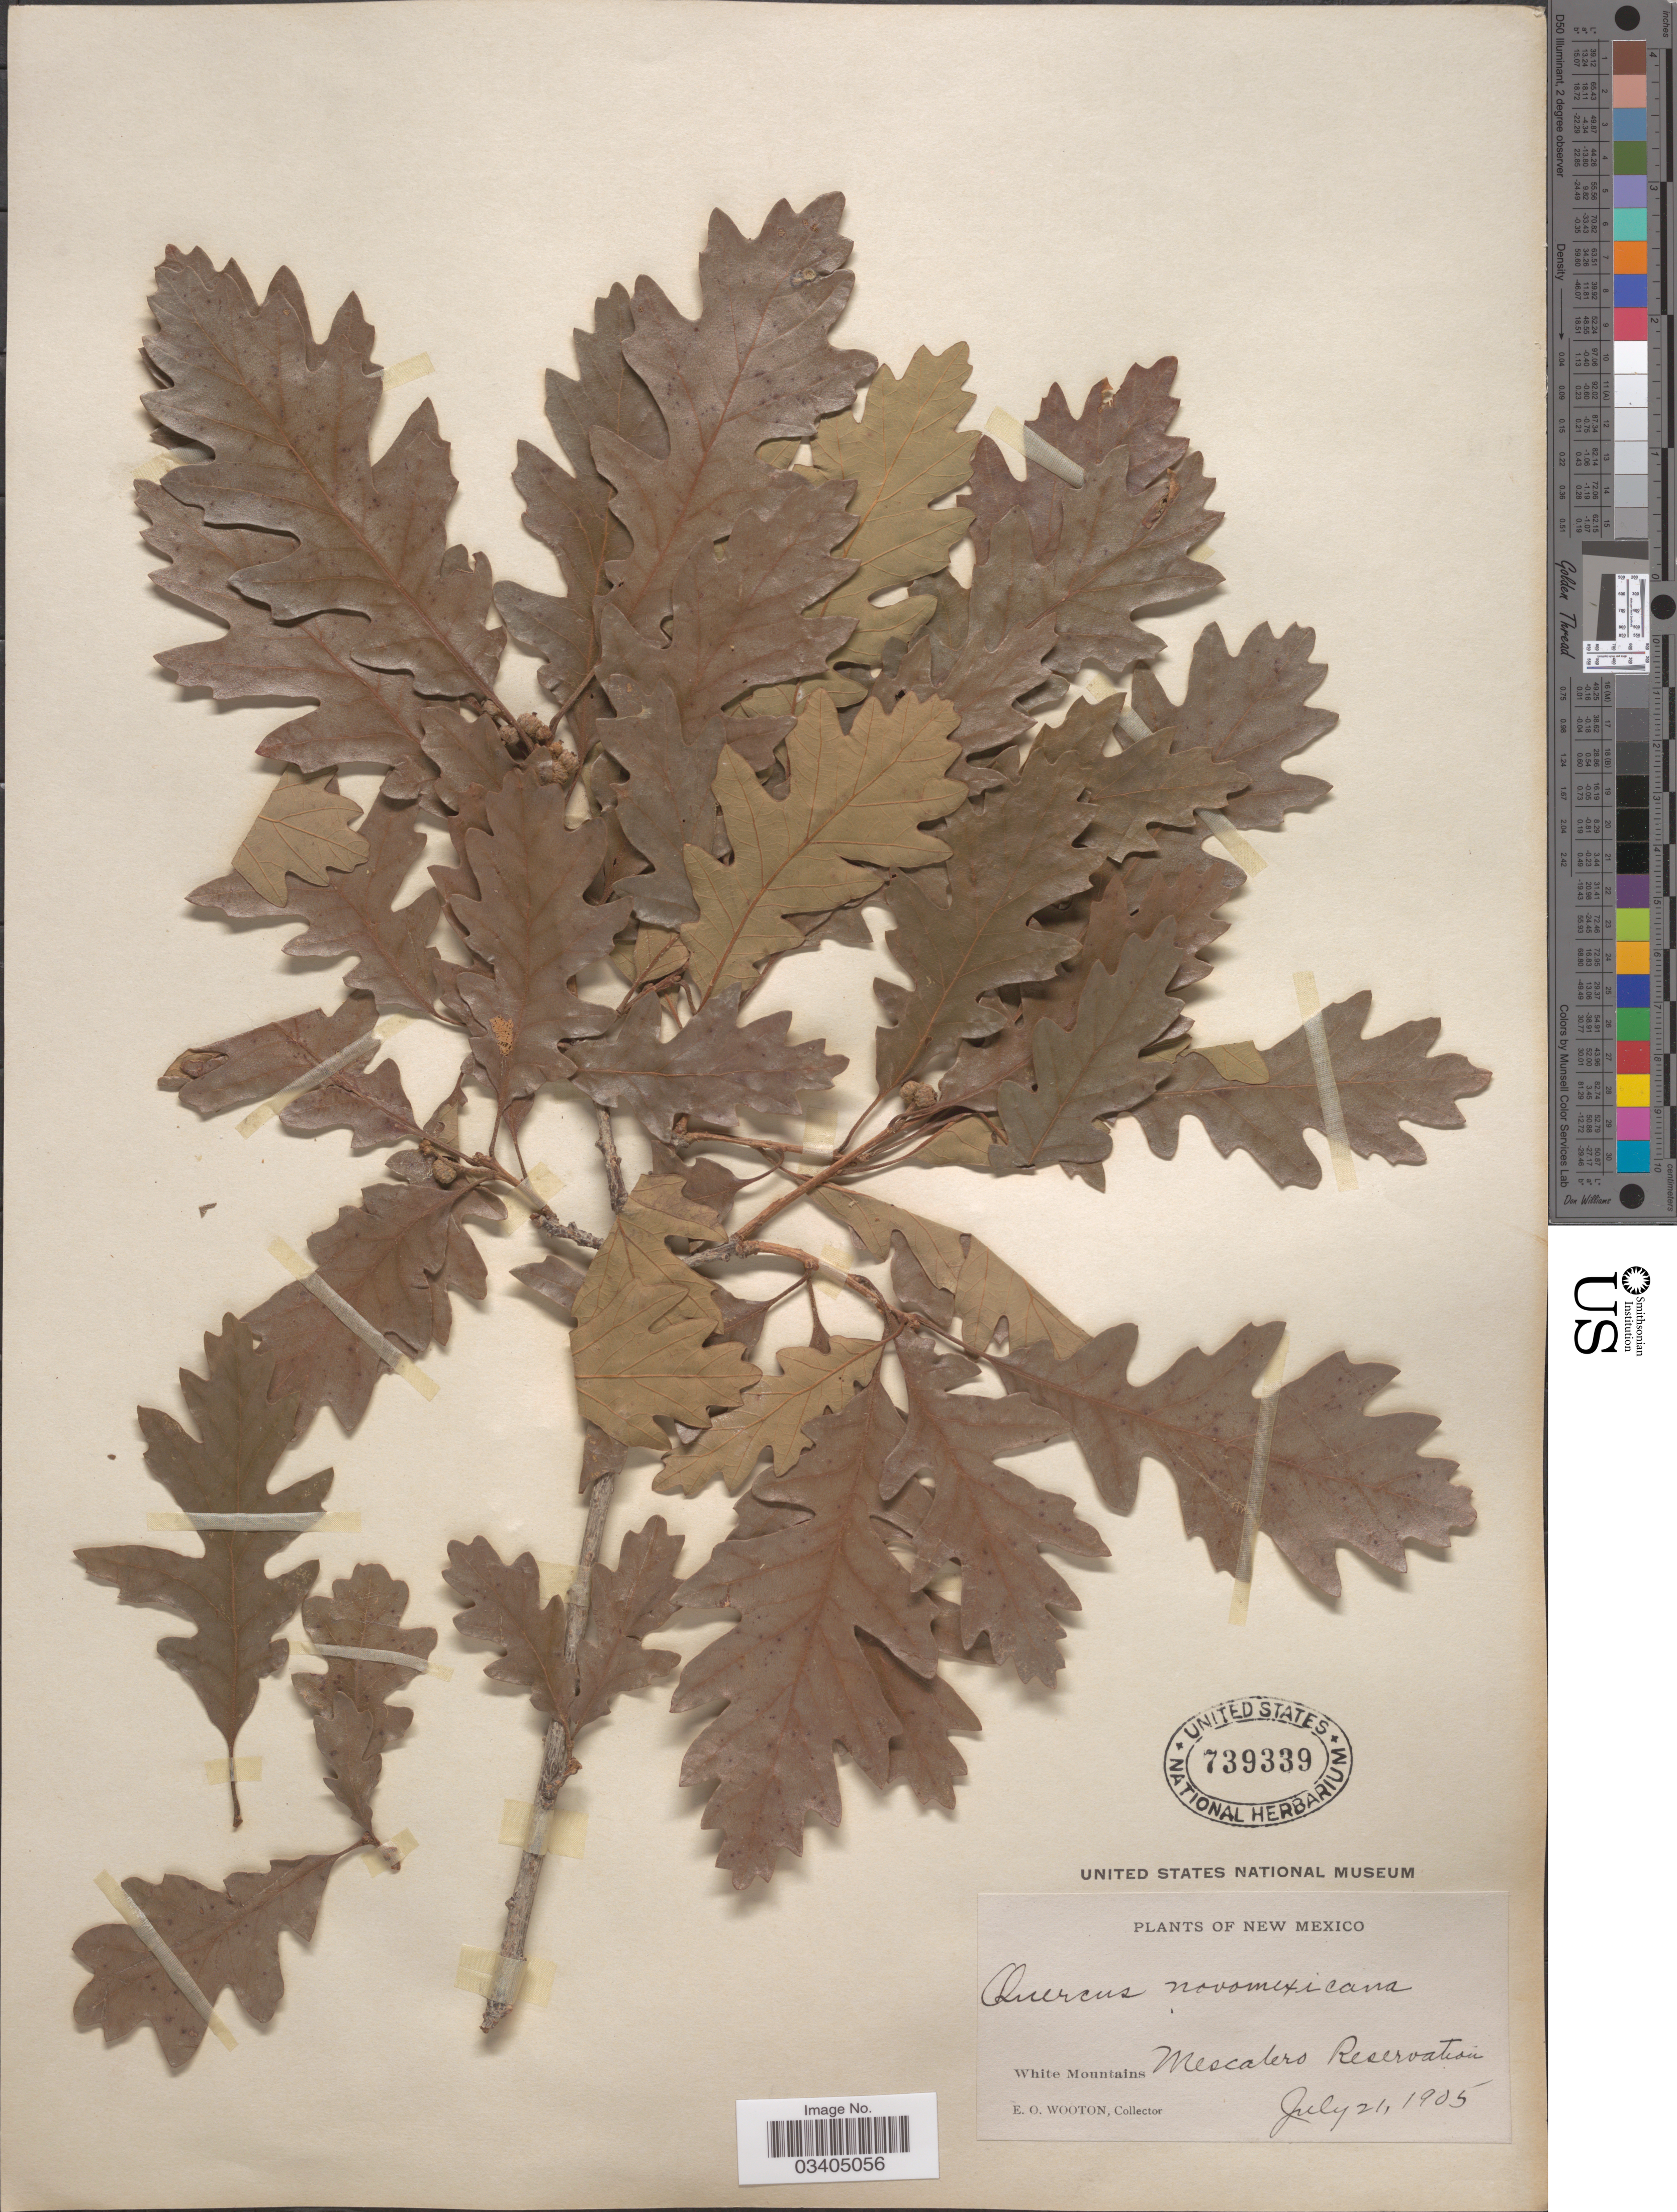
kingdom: Plantae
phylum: Tracheophyta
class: Magnoliopsida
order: Fagales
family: Fagaceae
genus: Quercus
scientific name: Quercus gambelii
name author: Nutt.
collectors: E. O. Wooton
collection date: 1905-07-21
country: United States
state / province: New Mexico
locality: White Mountains Mescalero Reservation.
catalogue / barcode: US 739339